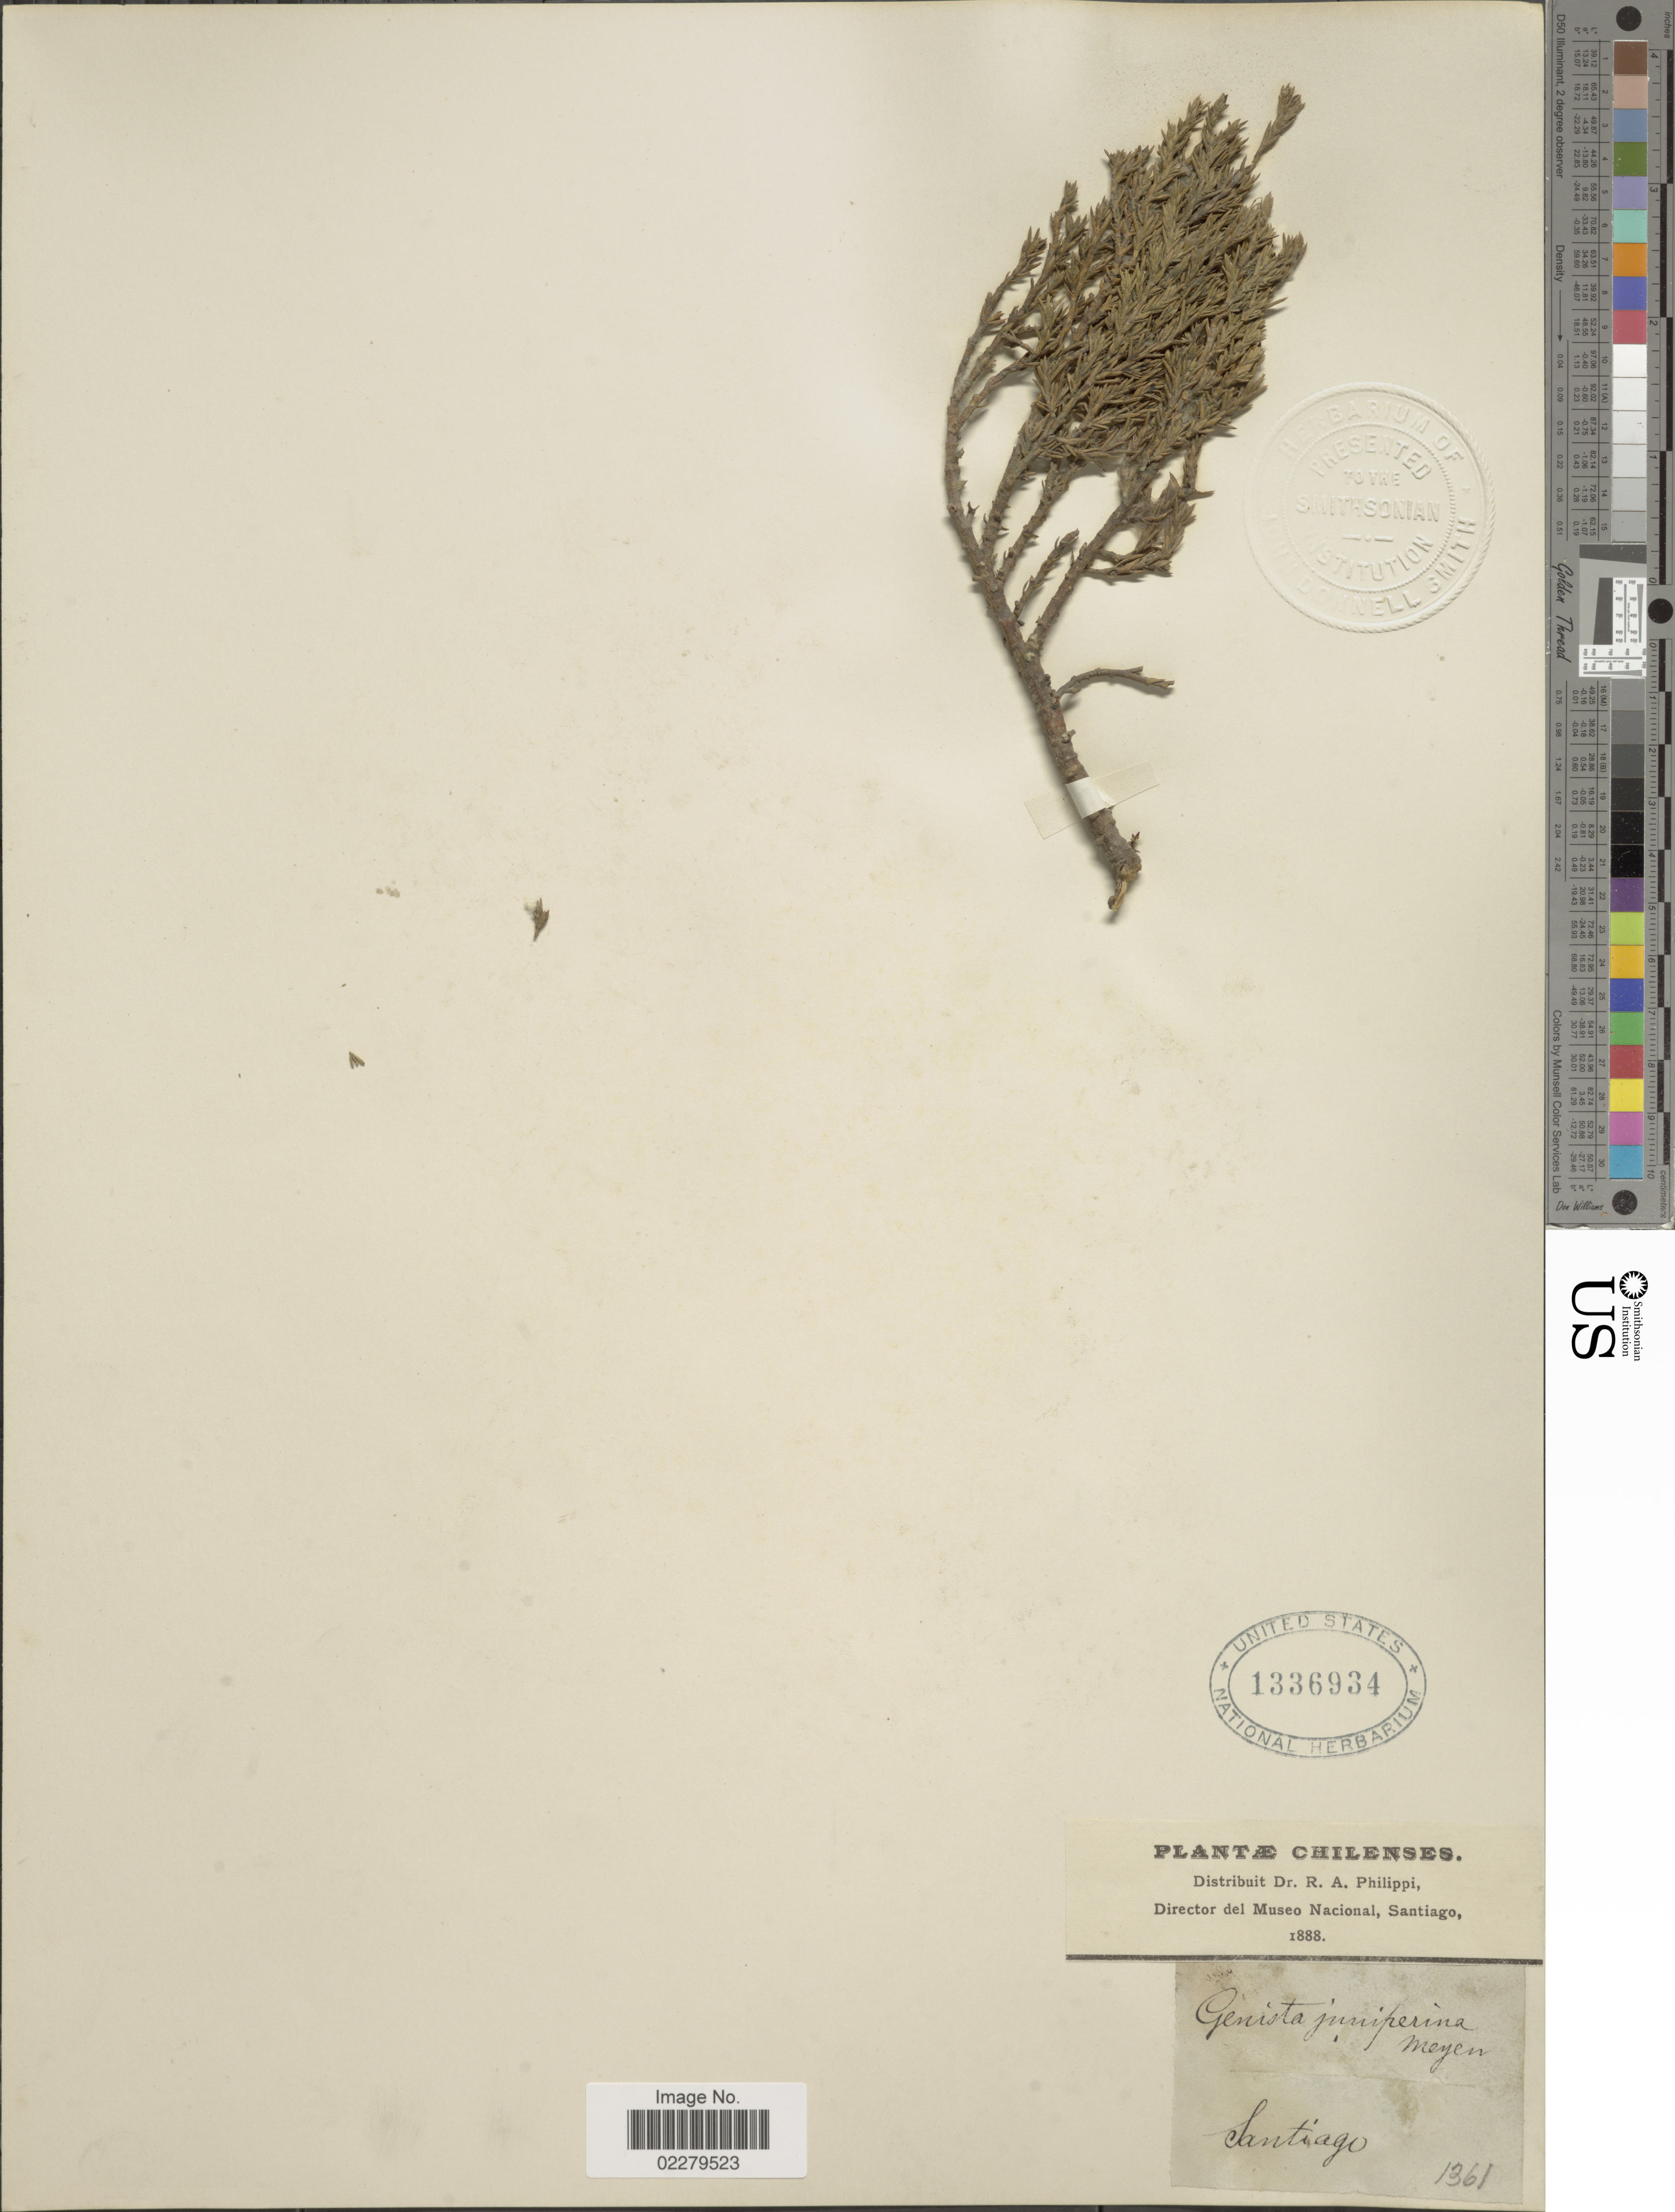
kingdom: Plantae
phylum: Tracheophyta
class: Magnoliopsida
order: Fabales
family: Fabaceae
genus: Anarthrophyllum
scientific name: Anarthrophyllum juniperinum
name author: (Meyen) Phil.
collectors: W. T. Barker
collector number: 1979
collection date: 1965-08-19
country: United States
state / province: Kansas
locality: Douglas County, Kansas. Prairie area east of Baldwin City lake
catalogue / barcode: US 3030311